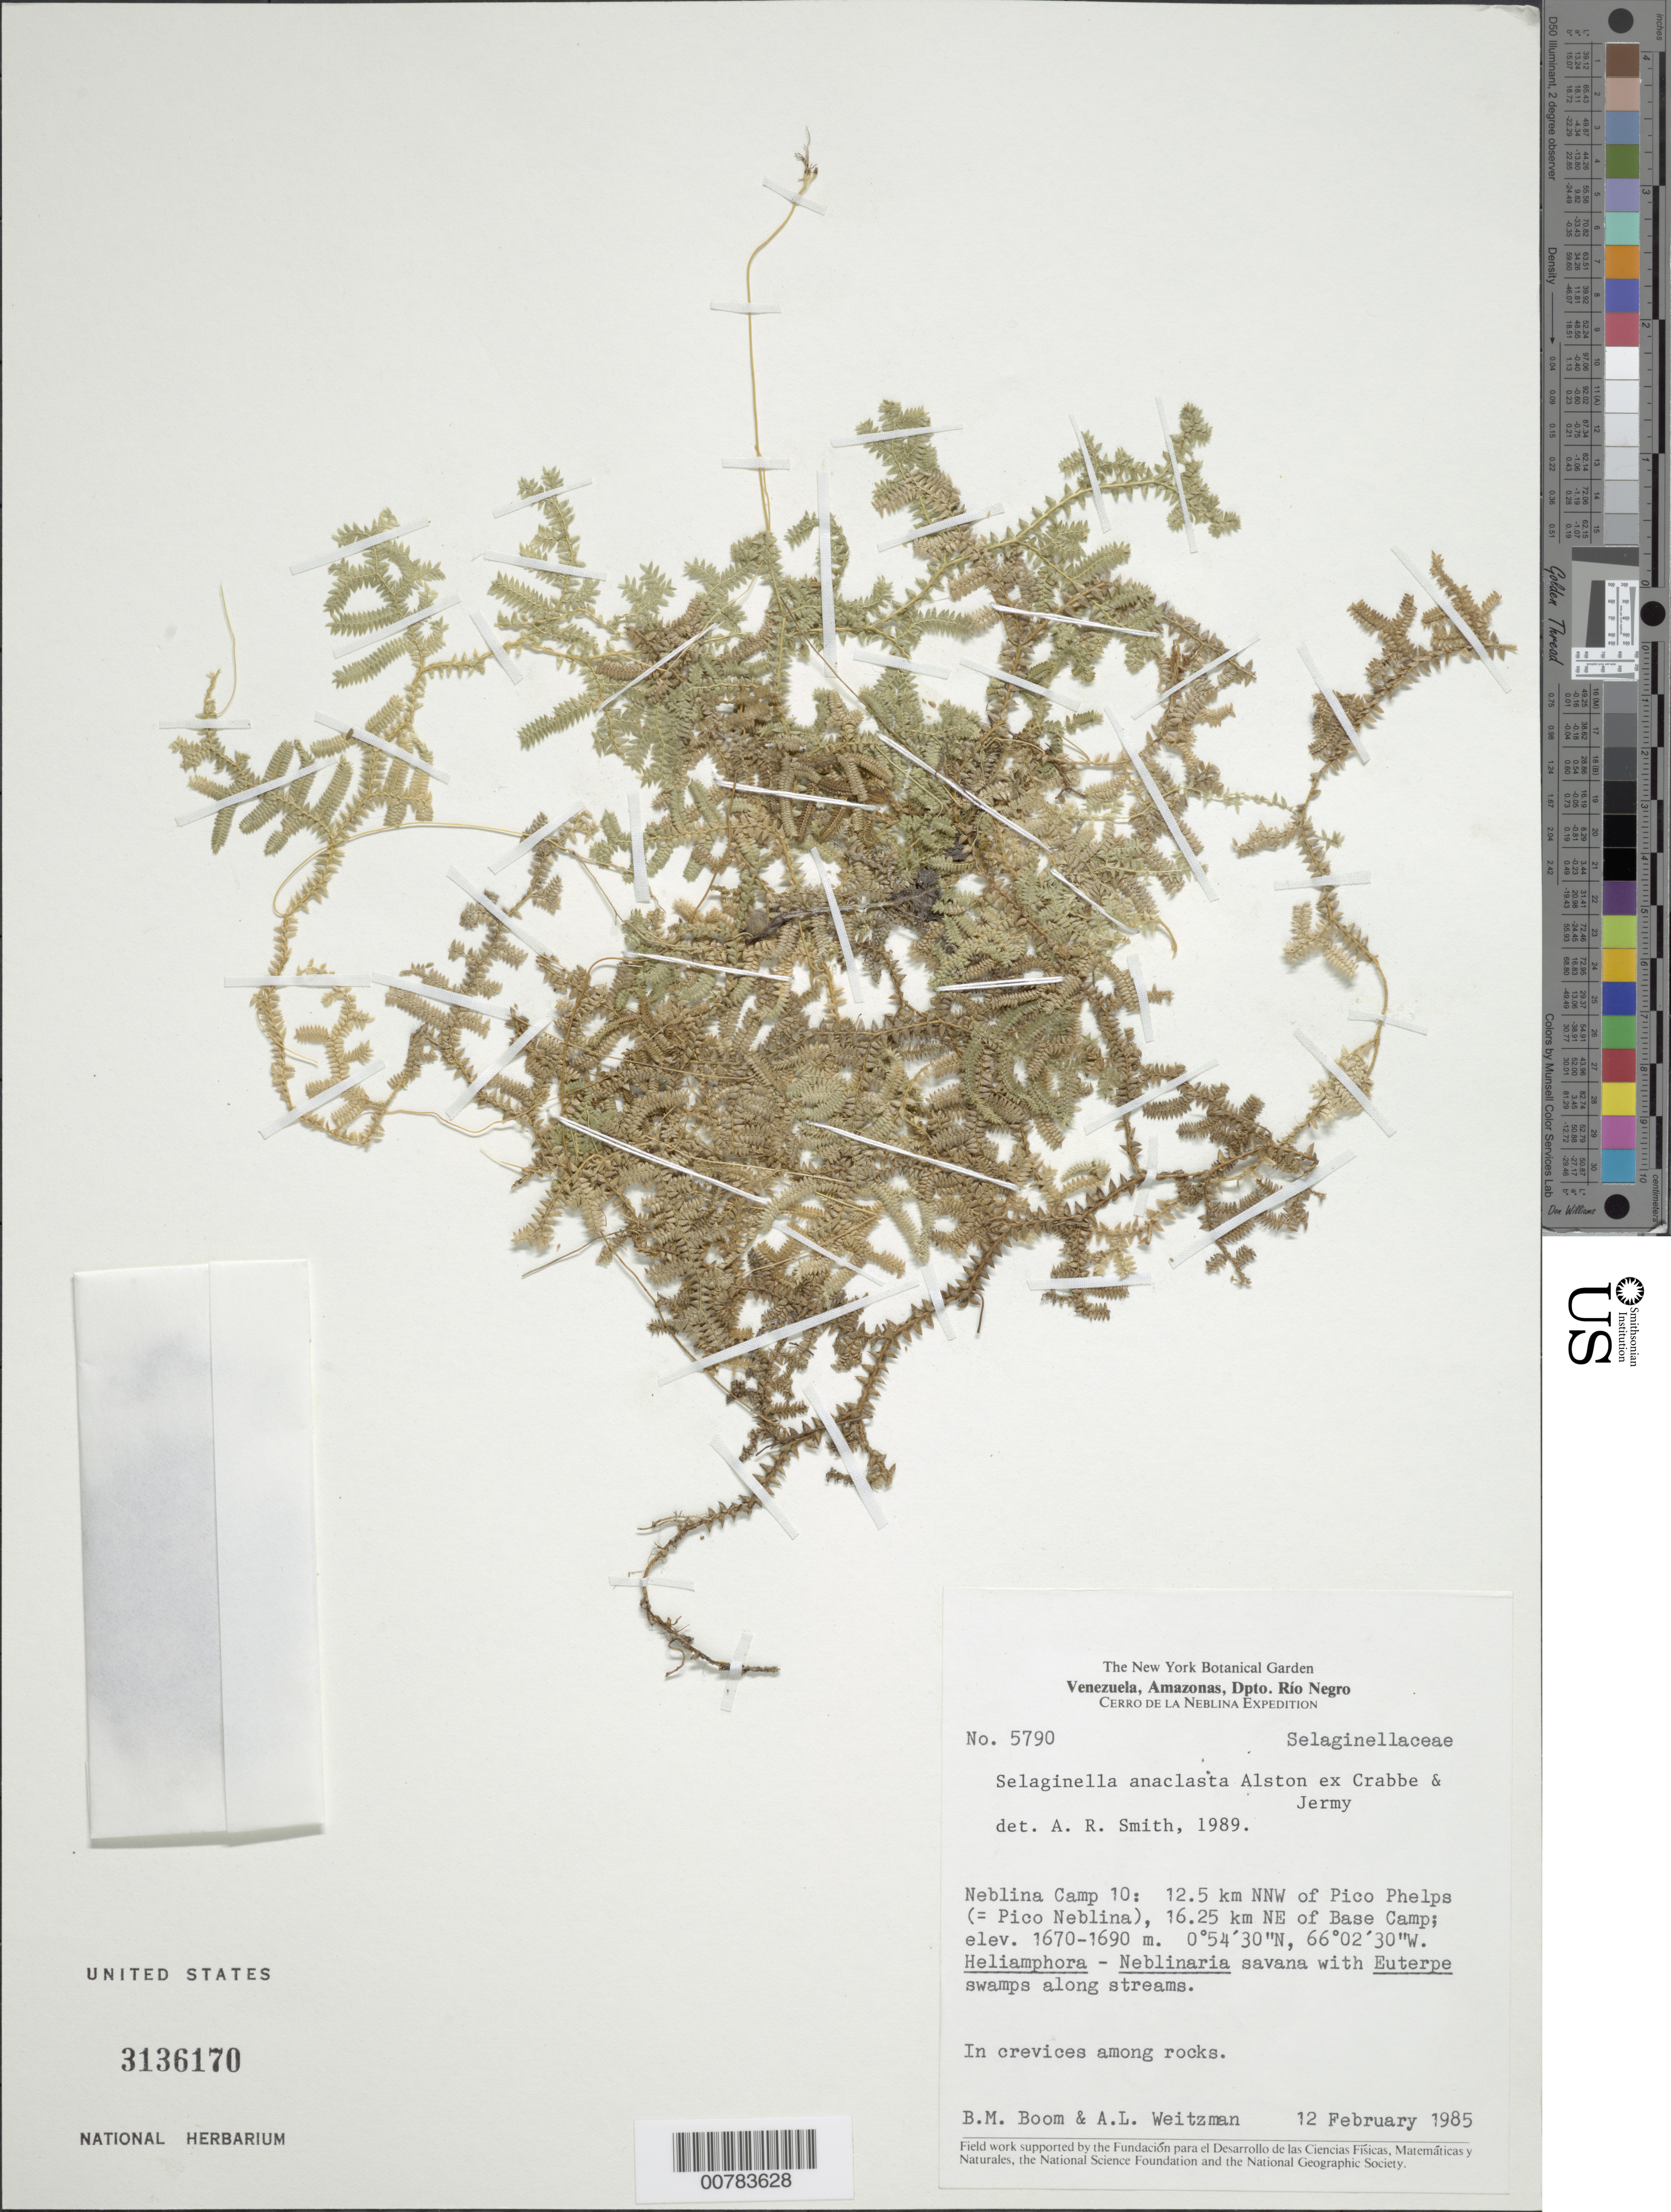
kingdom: Plantae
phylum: Tracheophyta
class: Lycopodiopsida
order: Selaginellales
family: Selaginellaceae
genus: Selaginella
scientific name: Selaginella anaclasta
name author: Alston ex Crabbe & Jermy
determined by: Smith, Alan R., (UC)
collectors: B. M. Boom, A. L. Weitzman & W. R. Buck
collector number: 5790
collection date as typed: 12-Feb-85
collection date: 1985-02-12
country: Venezuela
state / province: Amazonas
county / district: Río Negro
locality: Neblina Camp 10. 12.5 km NNW of Pico Phelps (=Pico Neblina),16.25 km NE of Base Camp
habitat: Heliamphora-Neblinaria savanna with Euterpe swamps along streams; In Euterpe swamp along streams, in crevices among rocks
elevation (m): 1670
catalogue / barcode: US 3136170